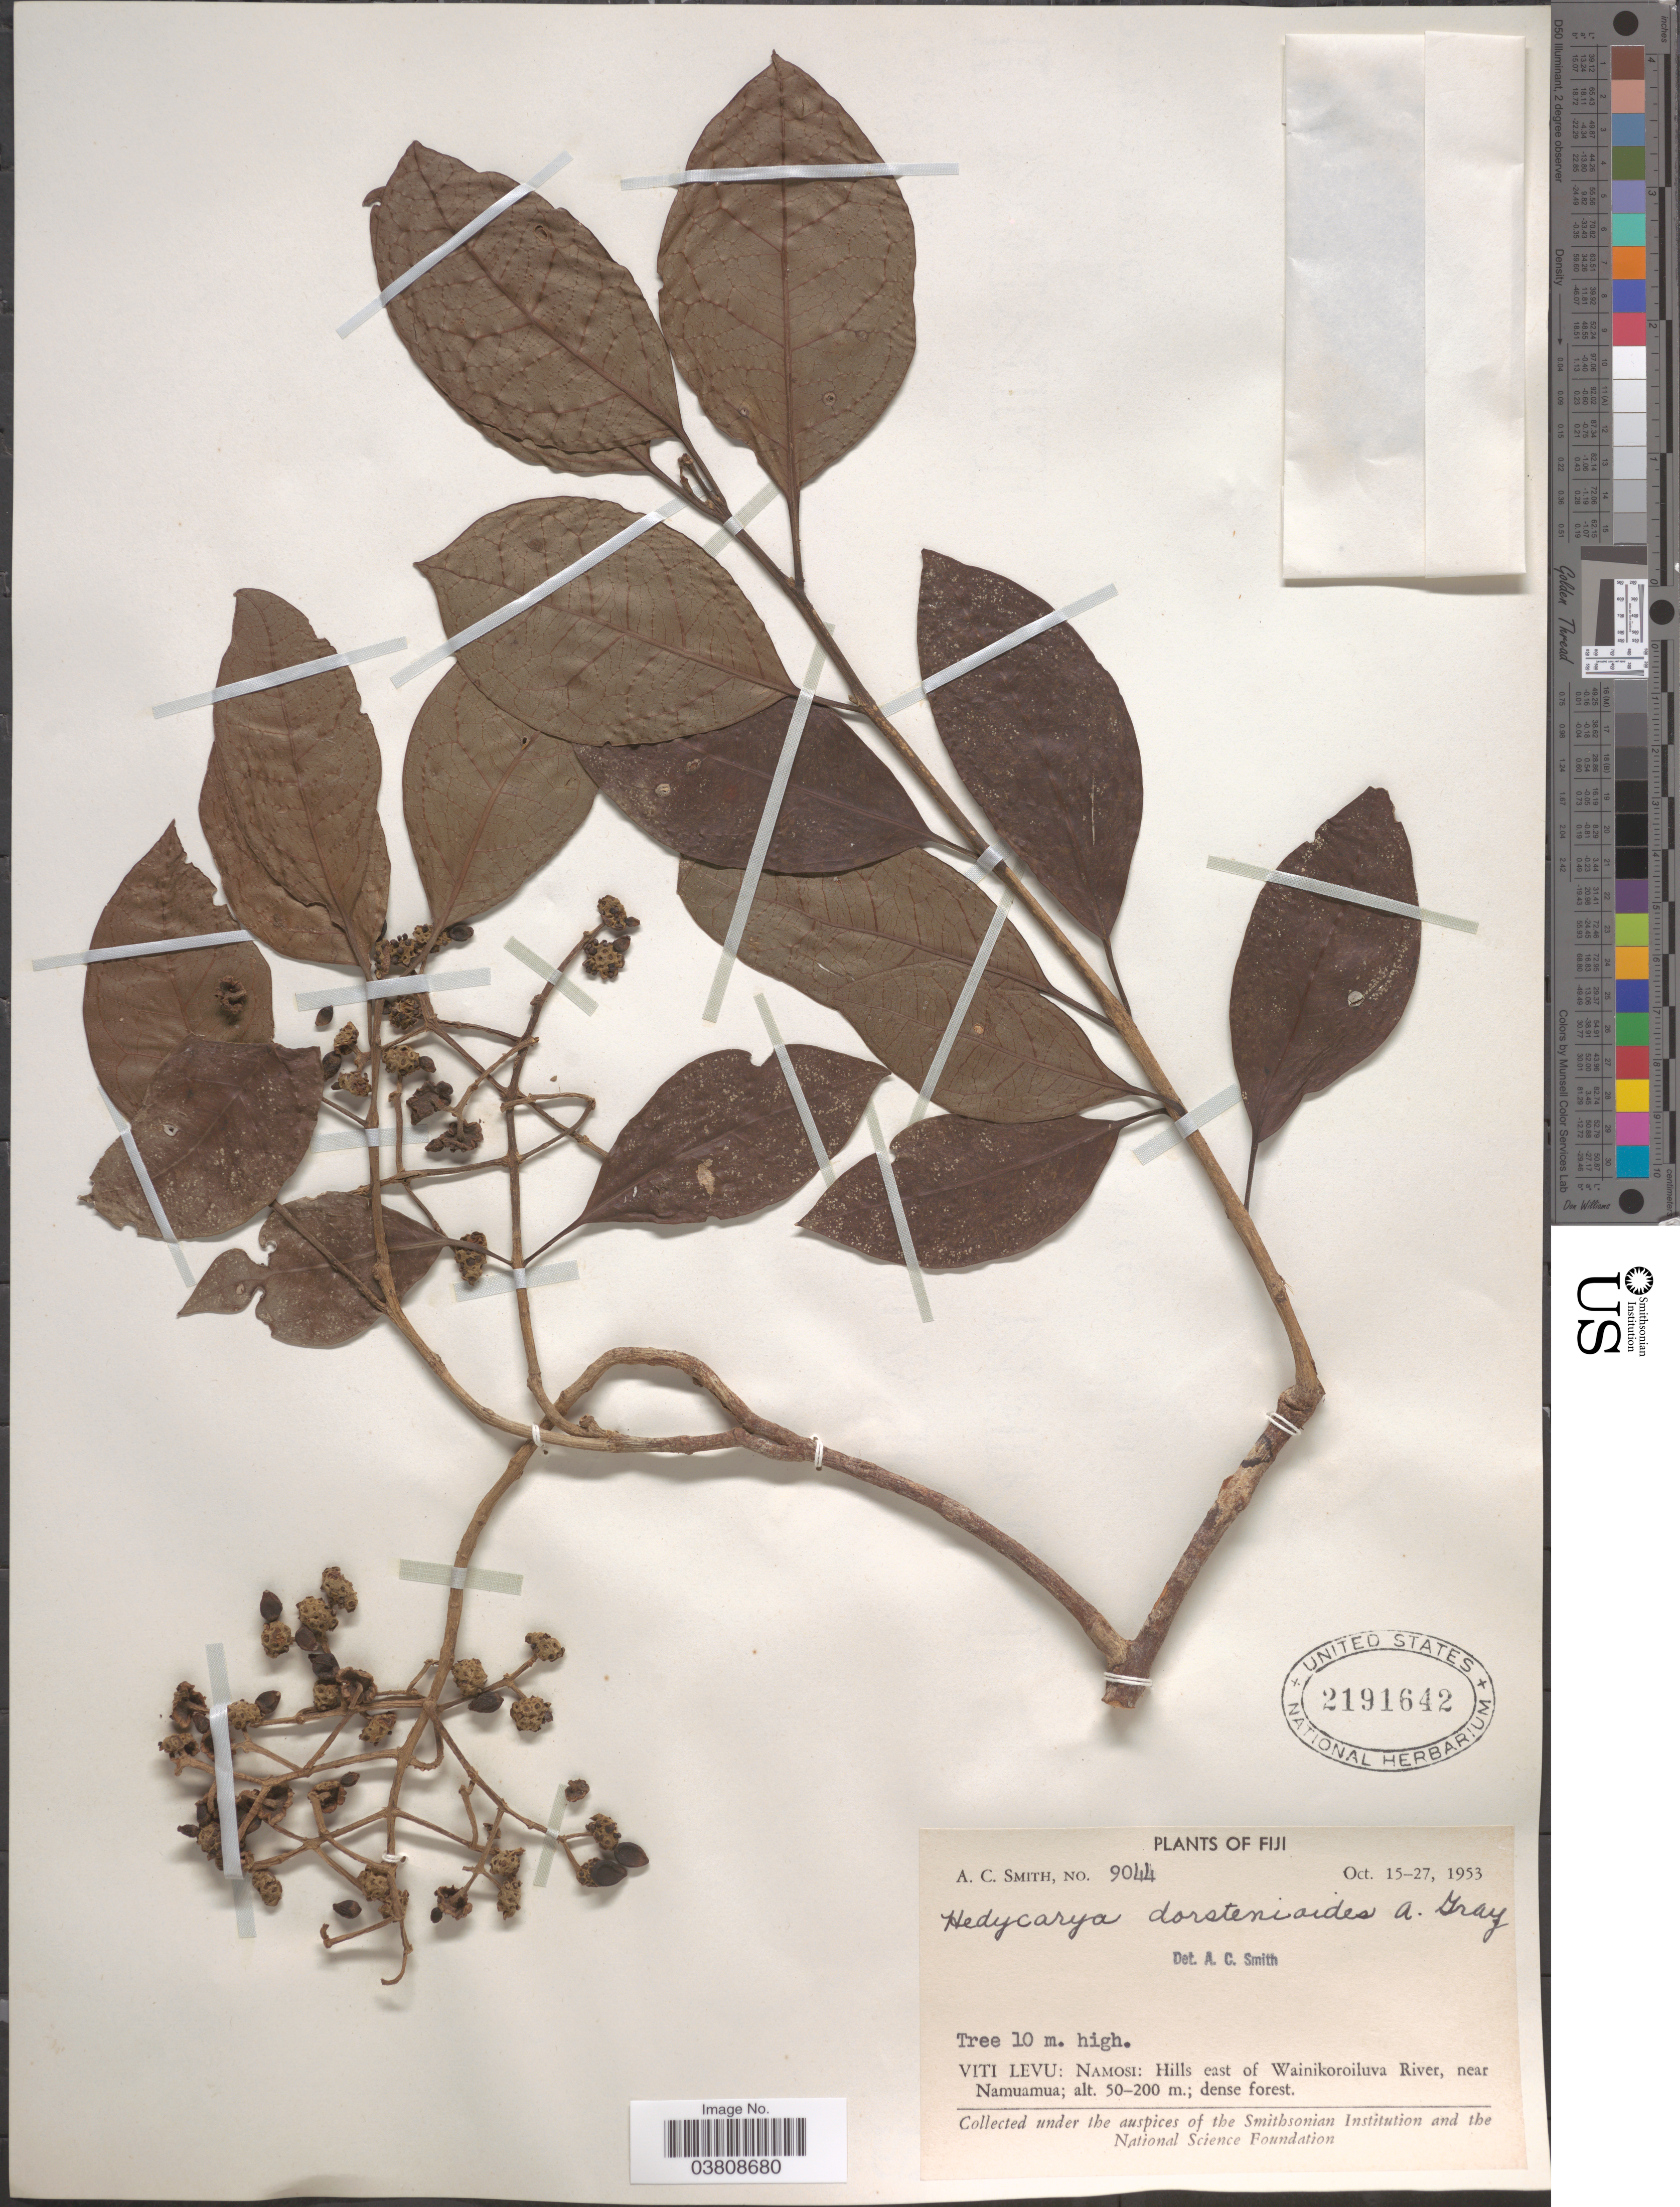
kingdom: Plantae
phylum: Tracheophyta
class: Magnoliopsida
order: Laurales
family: Monimiaceae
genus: Hedycarya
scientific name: Hedycarya dorstenioides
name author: A. Gray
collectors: A. C. Smith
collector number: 9044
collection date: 1953-10-15/1953-10-27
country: Fiji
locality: Viti Levu: Namosi: Hills east of Wainikoroiluva River, near Namuamua.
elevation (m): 50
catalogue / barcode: US 2191642